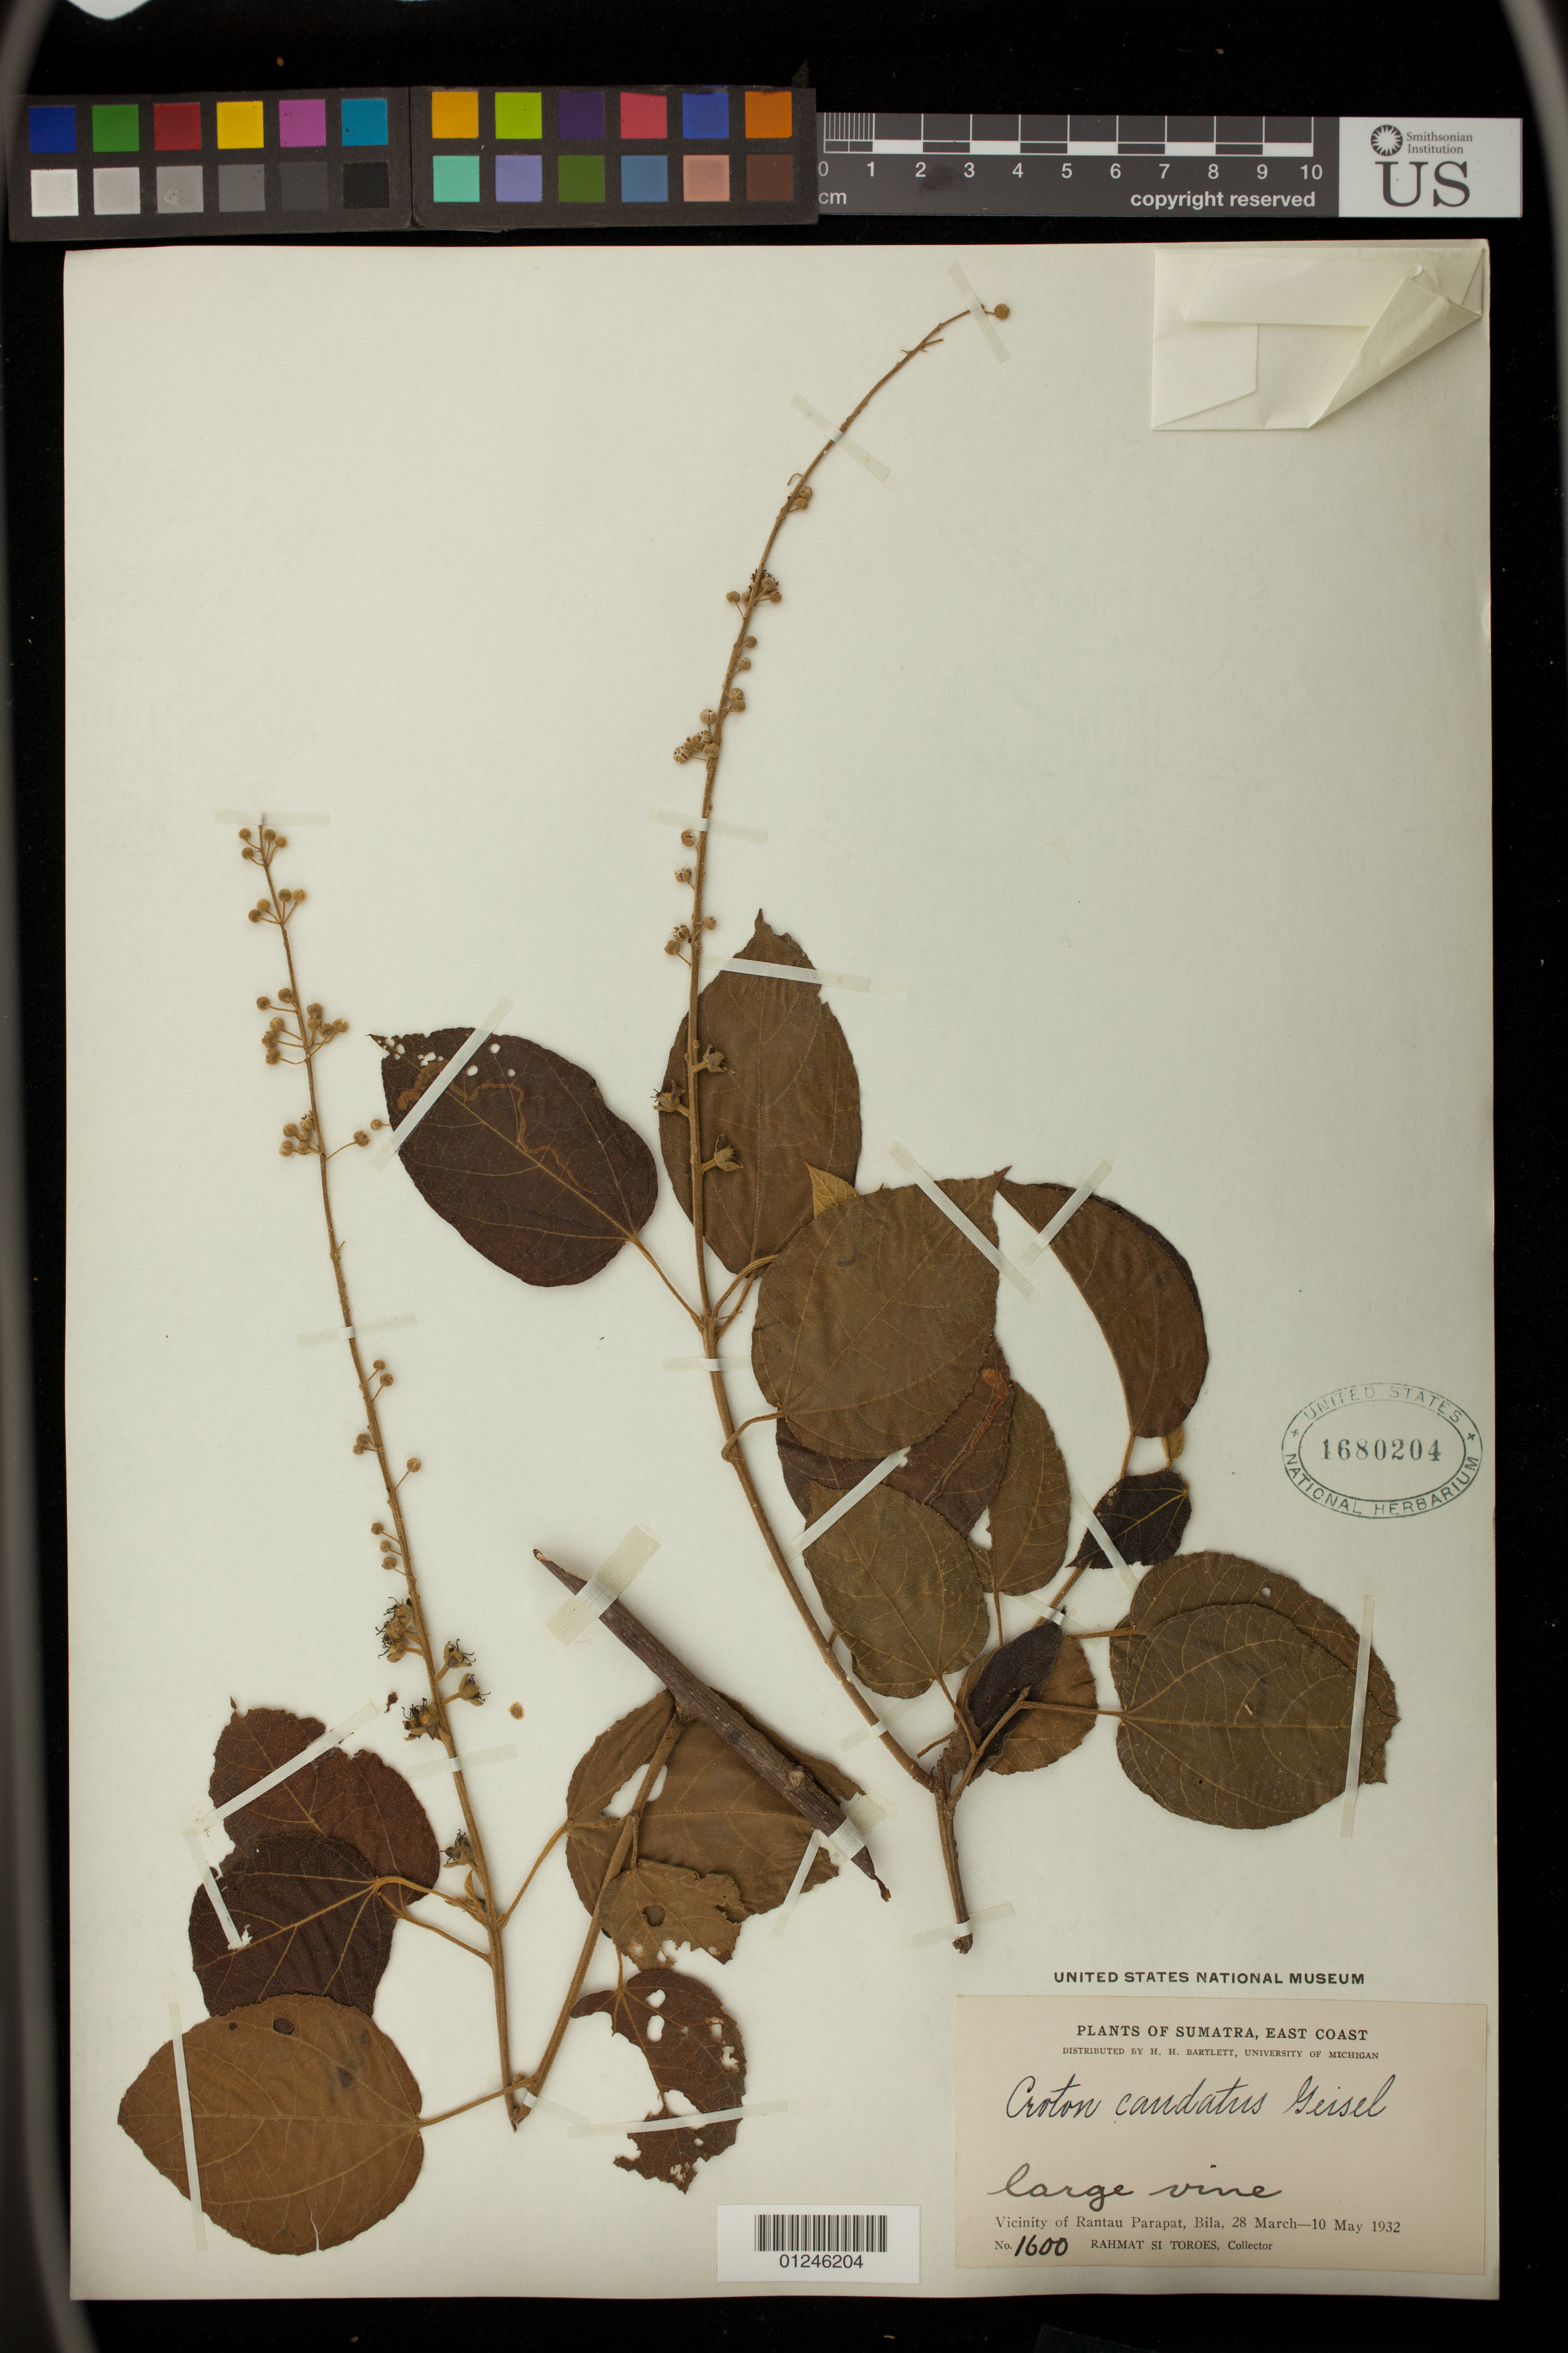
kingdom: Plantae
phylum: Tracheophyta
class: Magnoliopsida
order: Malpighiales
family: Euphorbiaceae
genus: Croton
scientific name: Croton caudatus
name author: Geiseler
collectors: Rahmat Si Boeea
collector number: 1600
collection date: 1932-03-28/1932-05-10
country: Indonesia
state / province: Sumatra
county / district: Sumatera Utara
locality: Vicinity of Rantau Parapat, Bila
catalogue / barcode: US 1680204